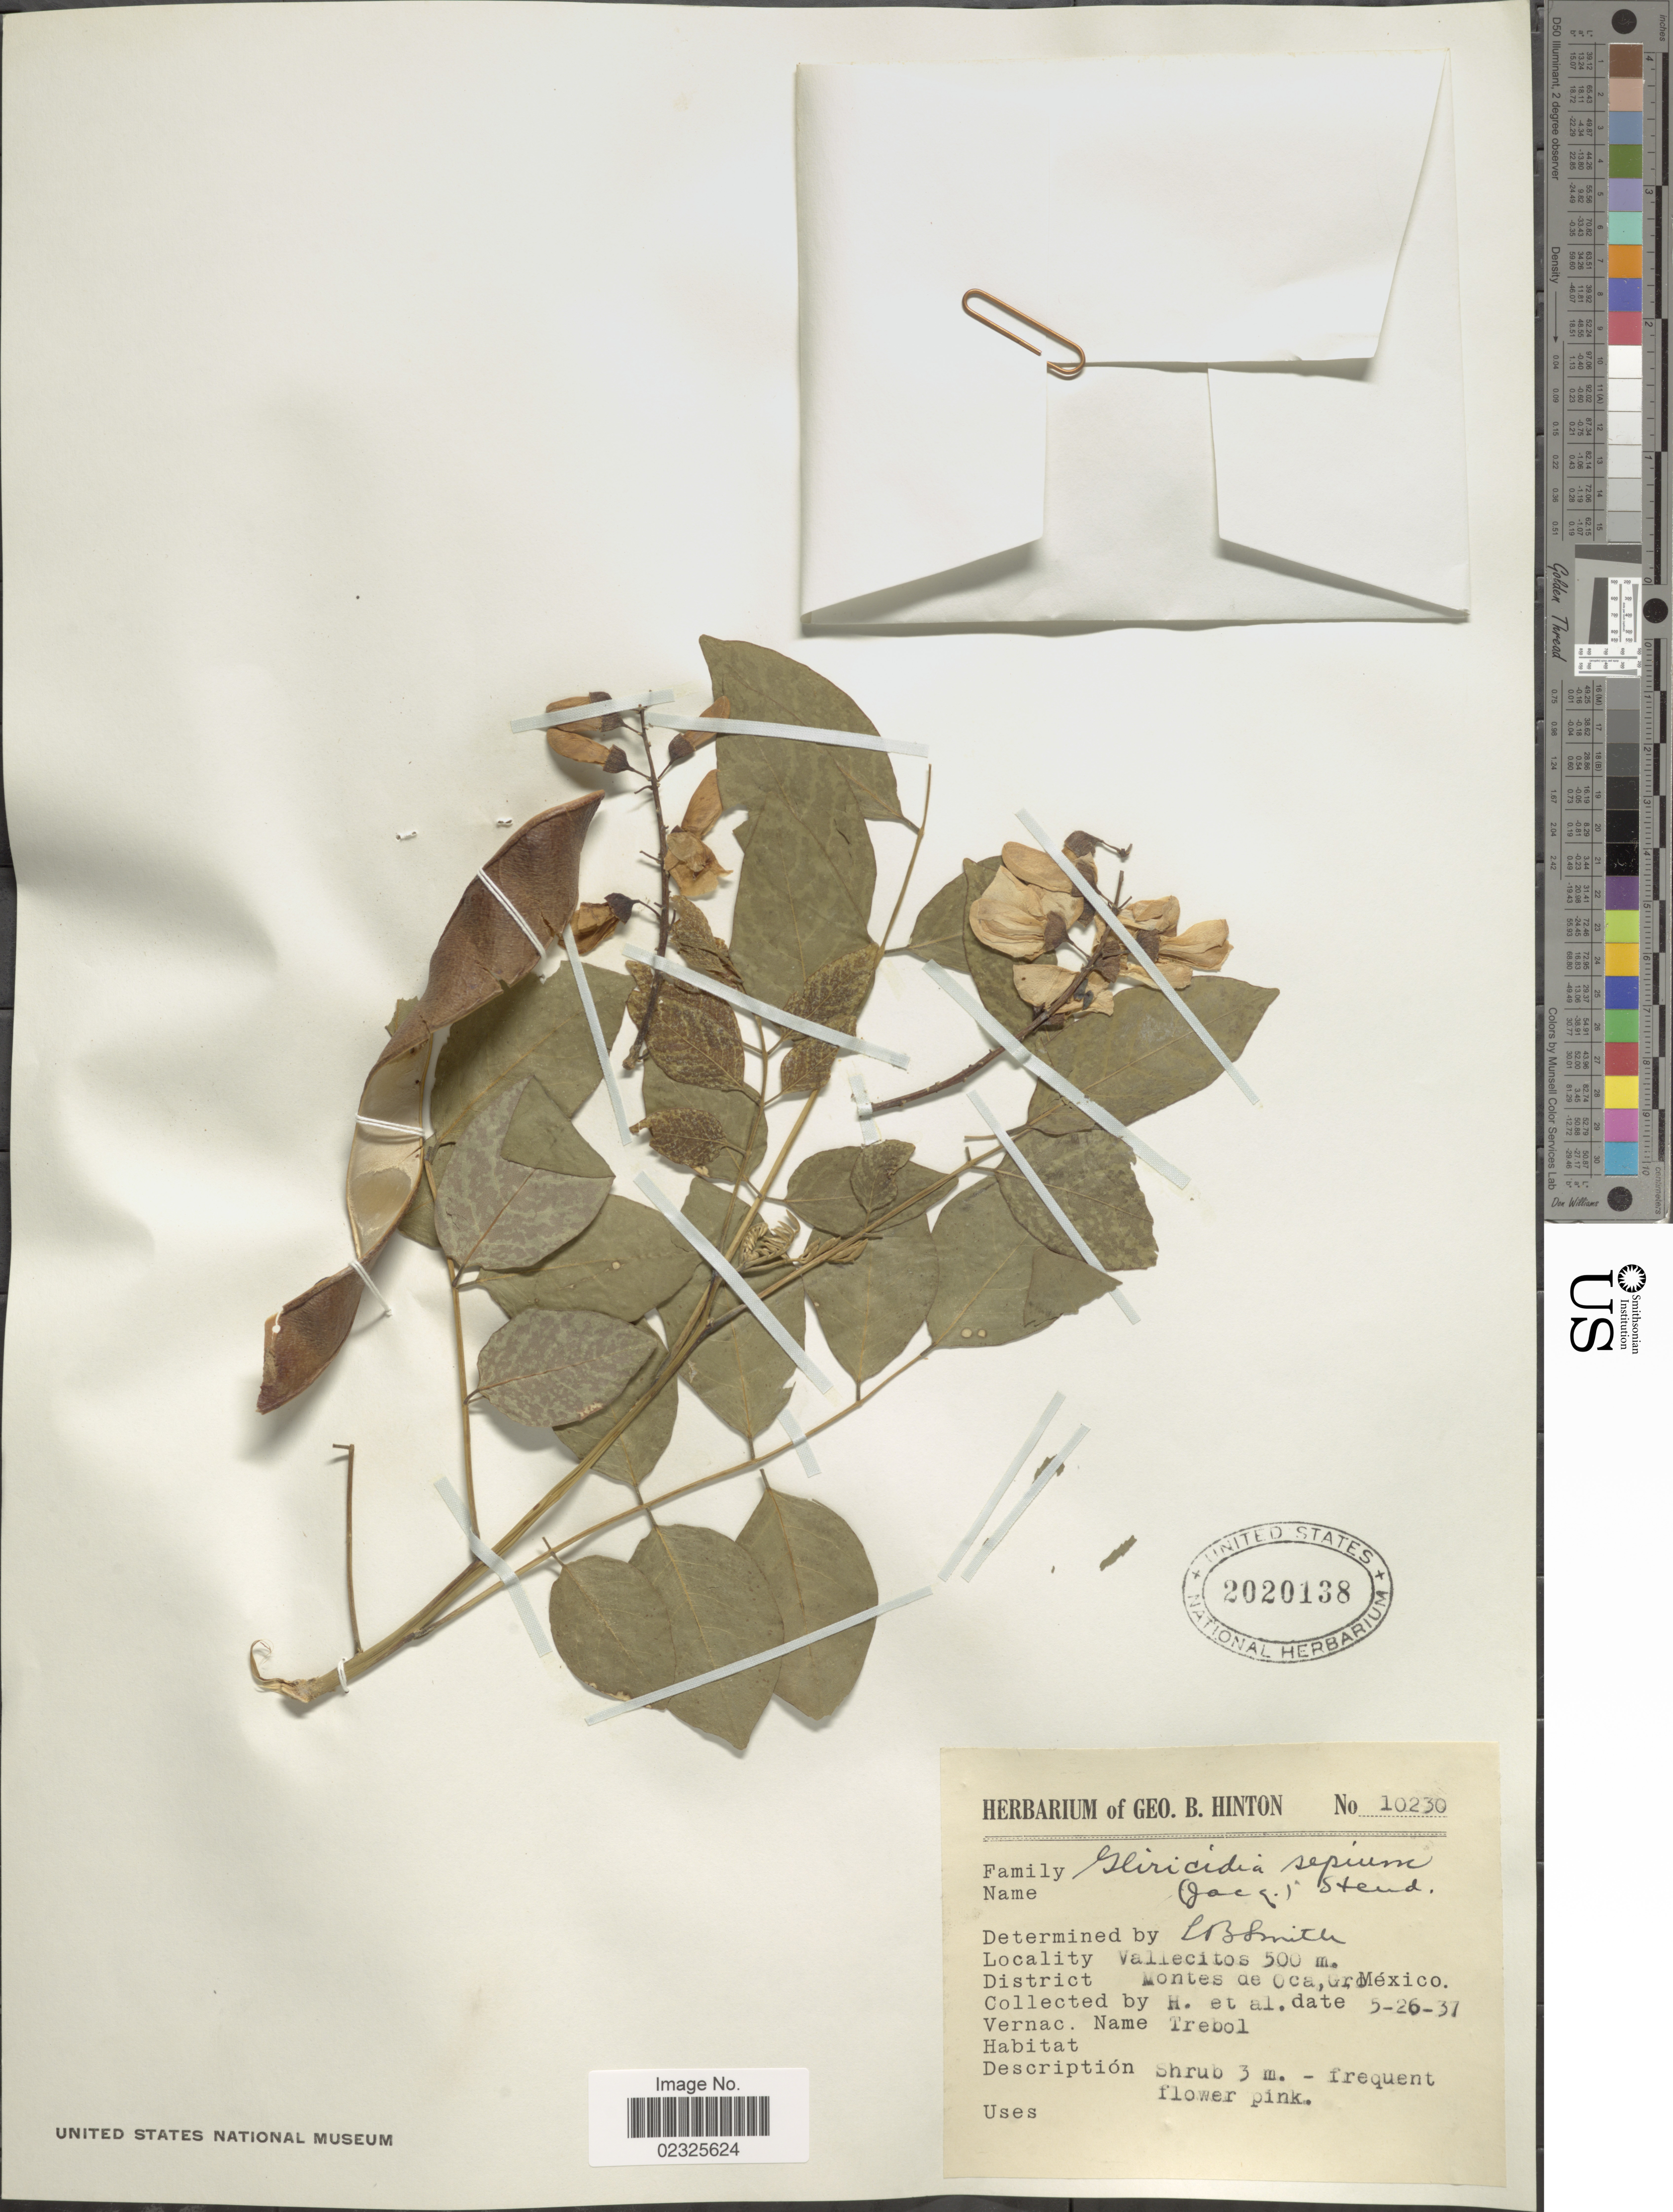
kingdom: Plantae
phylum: Tracheophyta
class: Magnoliopsida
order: Fabales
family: Fabaceae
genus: Gliricidia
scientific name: Gliricidia sepium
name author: (Jacq.) Kunth ex Walp.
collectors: G. B. Hinton & et al.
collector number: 10230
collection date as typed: Transcribed d/m/y: 26/5/37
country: Mexico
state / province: Guerrero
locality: Vallecitos, District Montes de Oca, Gro.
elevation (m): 500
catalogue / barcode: US 2020138